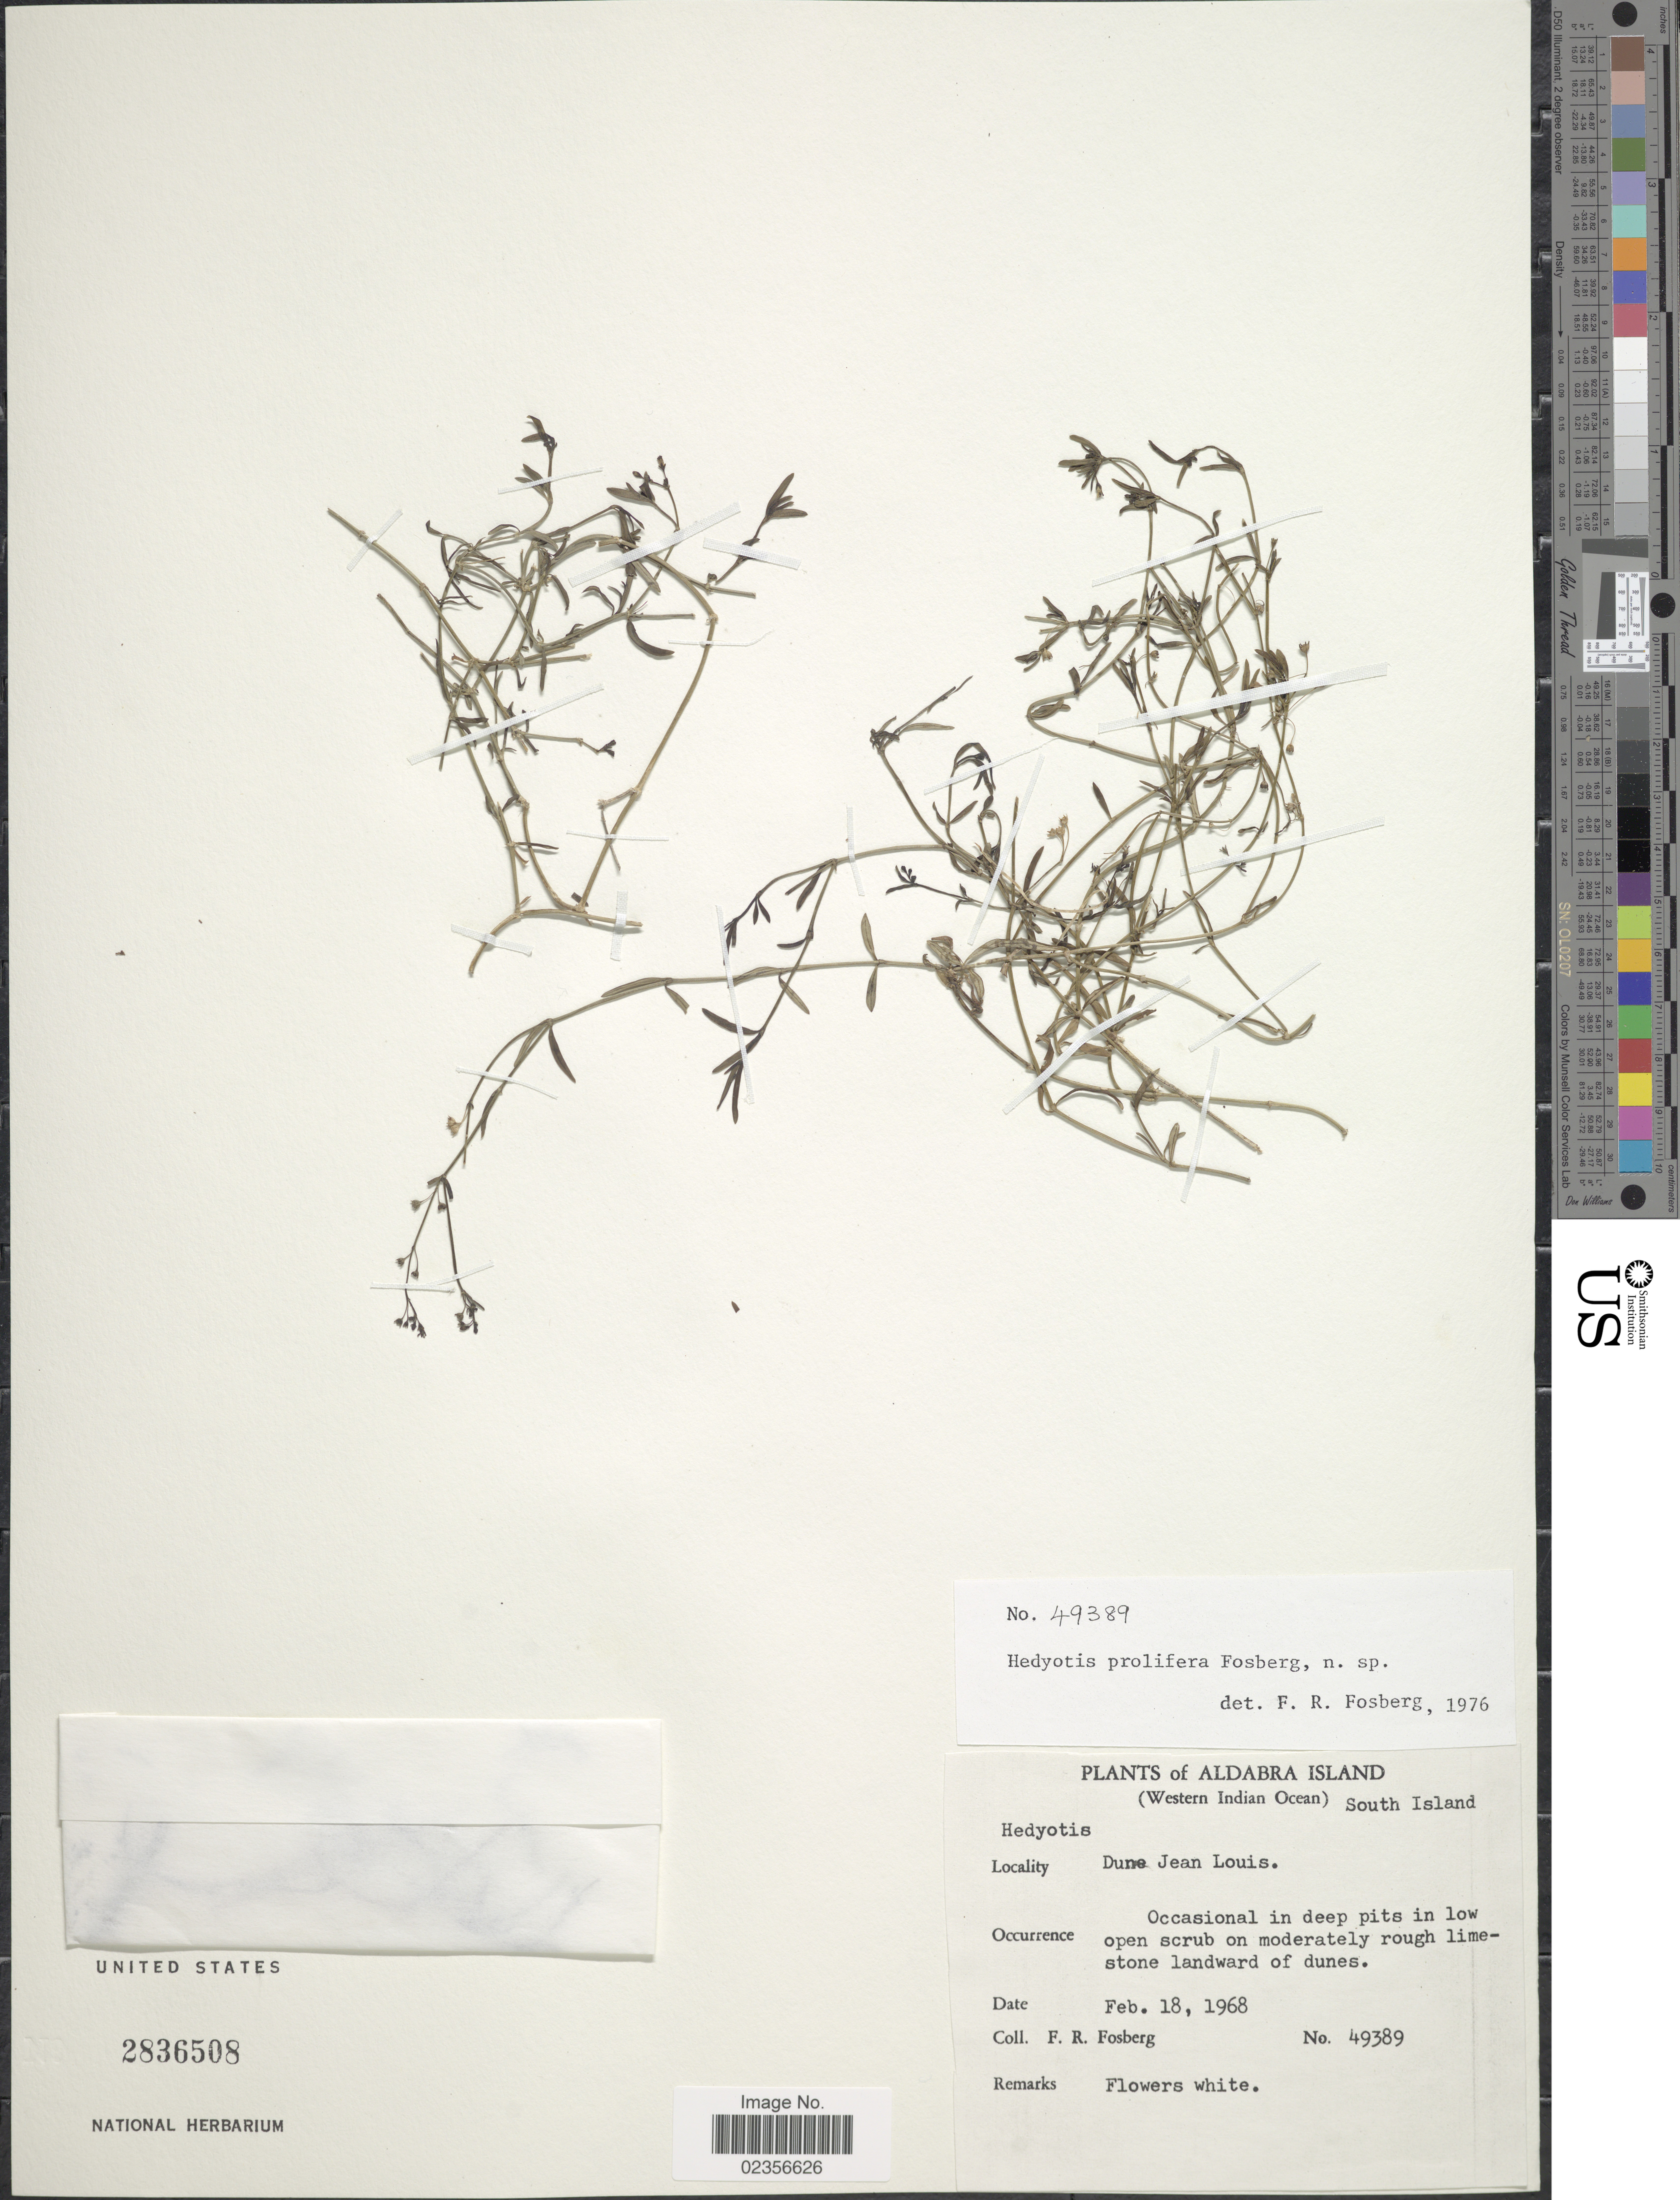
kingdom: Plantae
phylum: Tracheophyta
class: Magnoliopsida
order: Gentianales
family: Rubiaceae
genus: Hedyotis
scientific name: Hedyotis prolifera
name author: Fosberg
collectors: F. R. Fosberg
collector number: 49389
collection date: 1968-02-18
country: Seychelles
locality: Aldabra Island: South Island Dune Jean Louis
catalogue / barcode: US 2836508